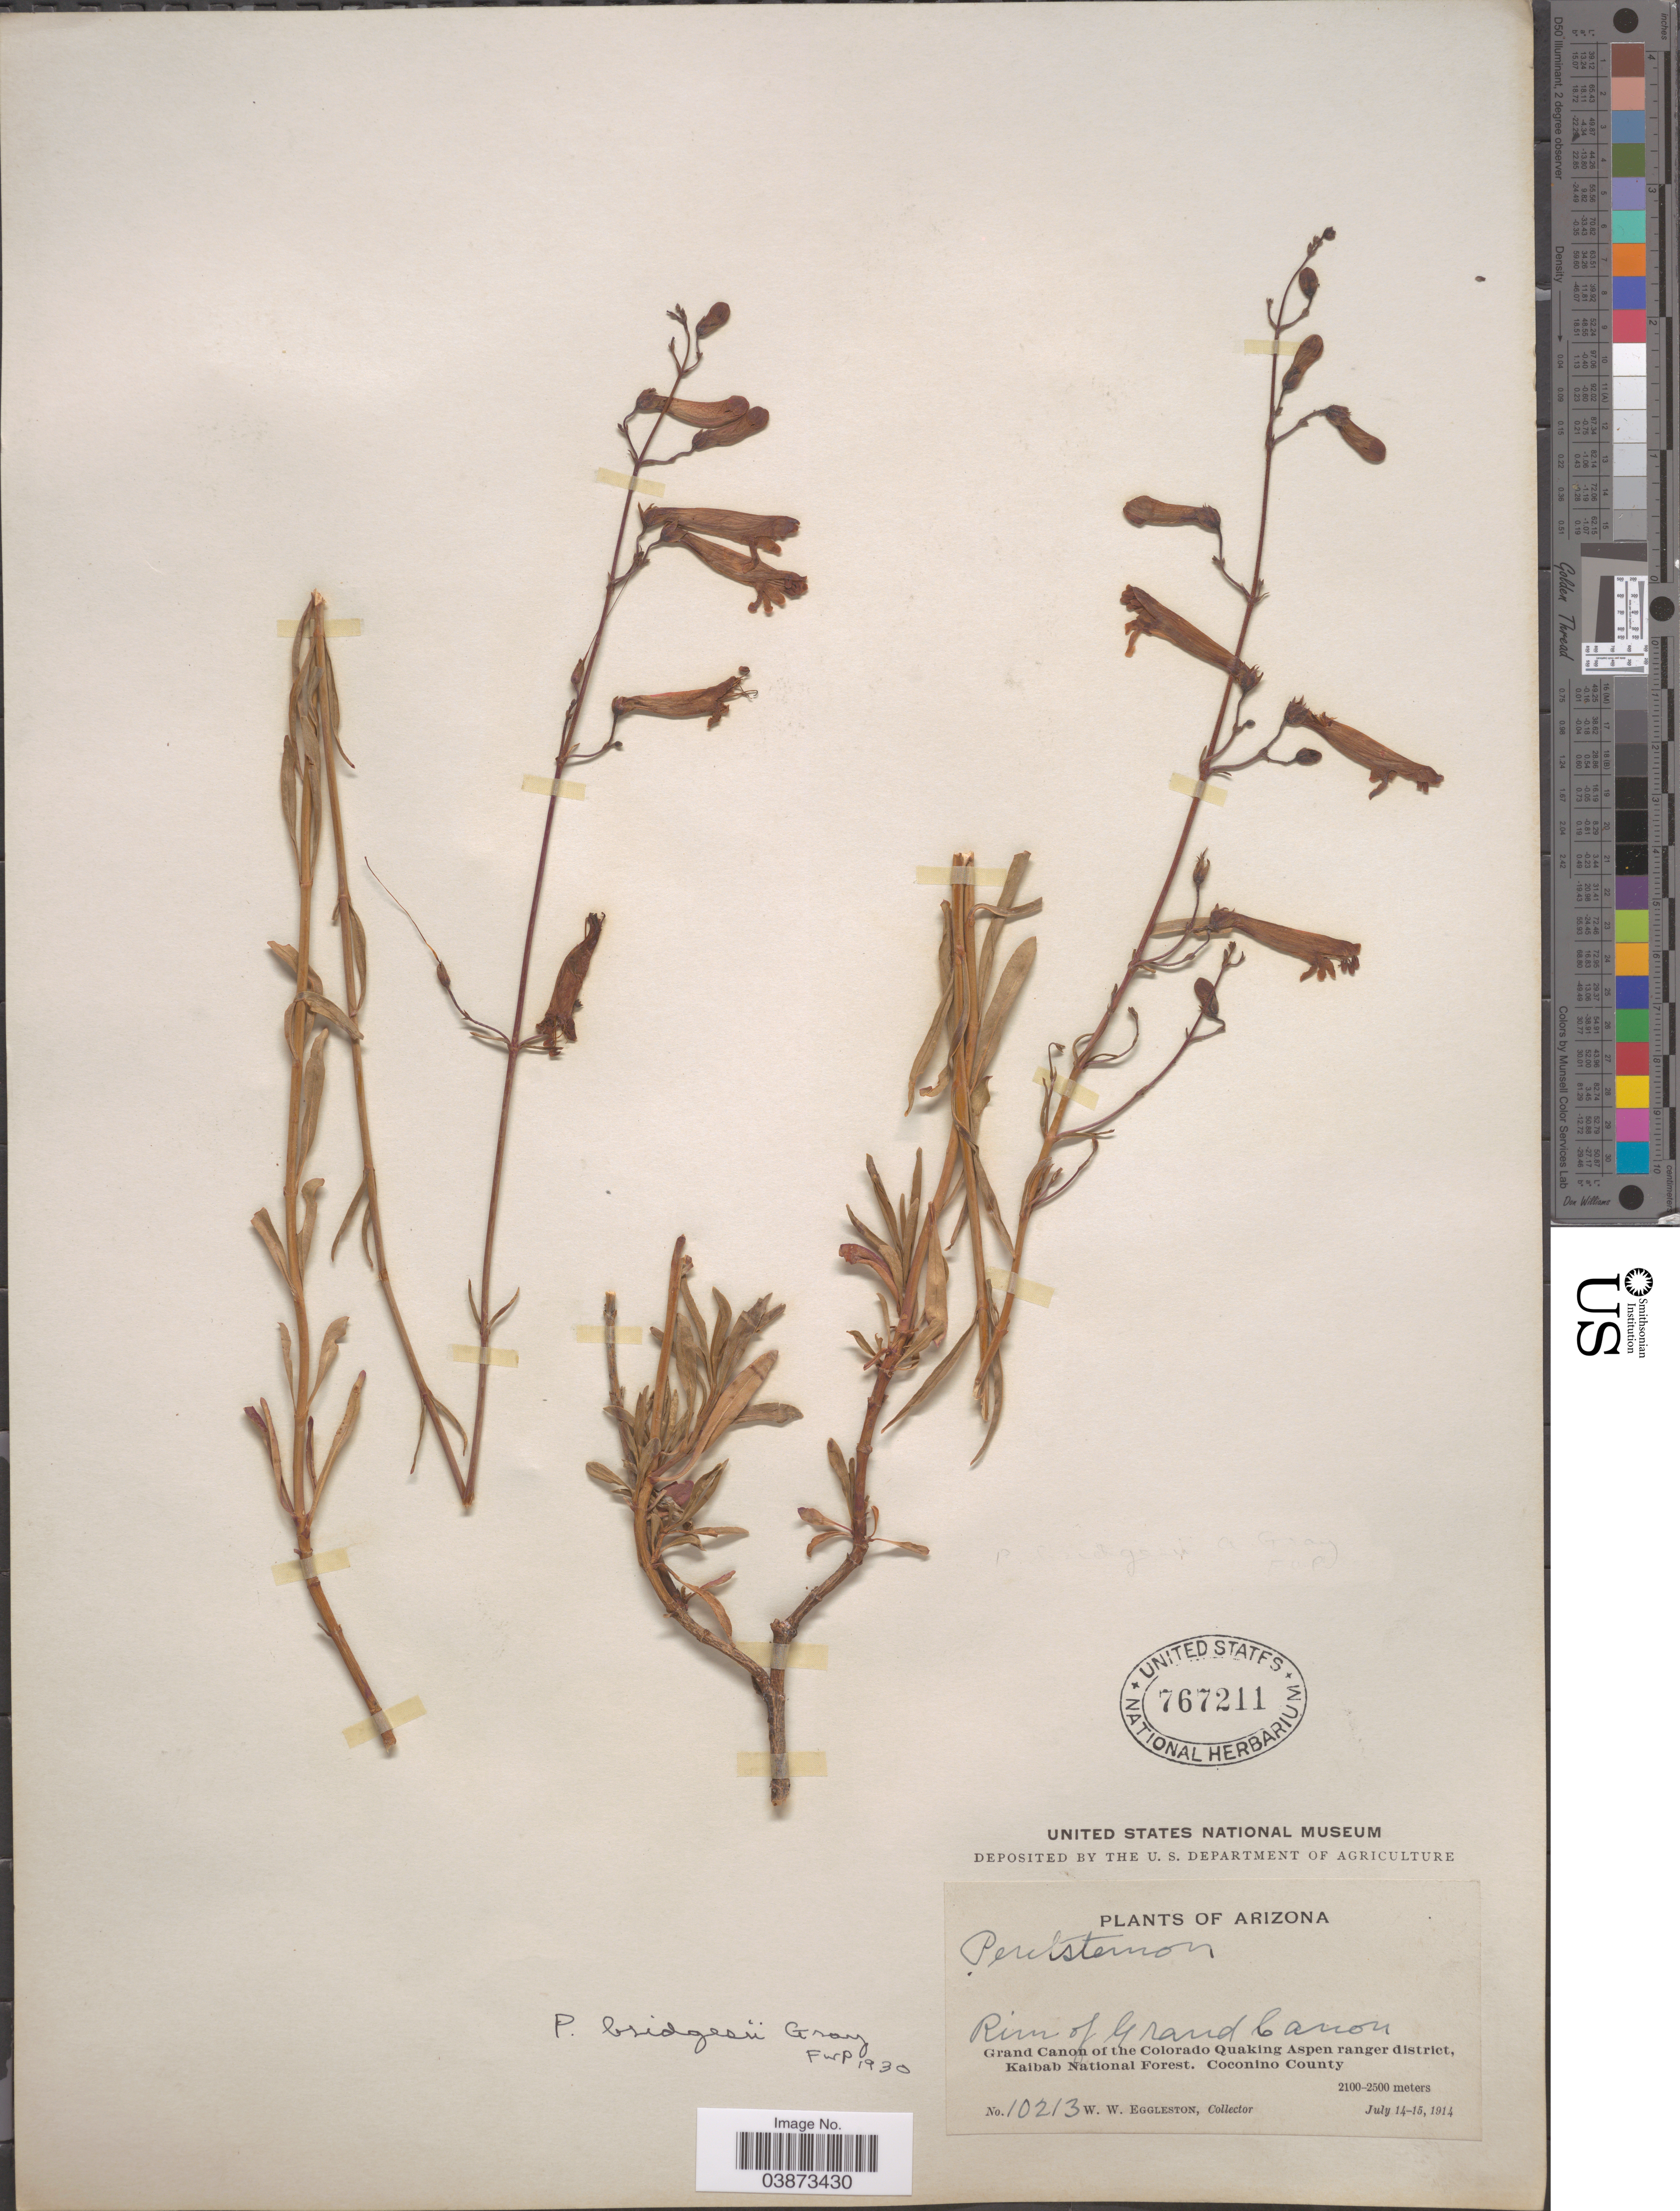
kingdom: Plantae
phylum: Tracheophyta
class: Magnoliopsida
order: Lamiales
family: Plantaginaceae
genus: Penstemon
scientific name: Penstemon bridgesii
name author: A. Gray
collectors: W. W. Eggleston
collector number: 10213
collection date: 1914-07-14/1914-07-15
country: United States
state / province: Arizona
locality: Rim of Grand Canyon. Grand Canon of the Colorado Quaking Aspen ranger district, Kaibab National Forest. Coconino County.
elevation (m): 2100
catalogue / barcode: US 767211